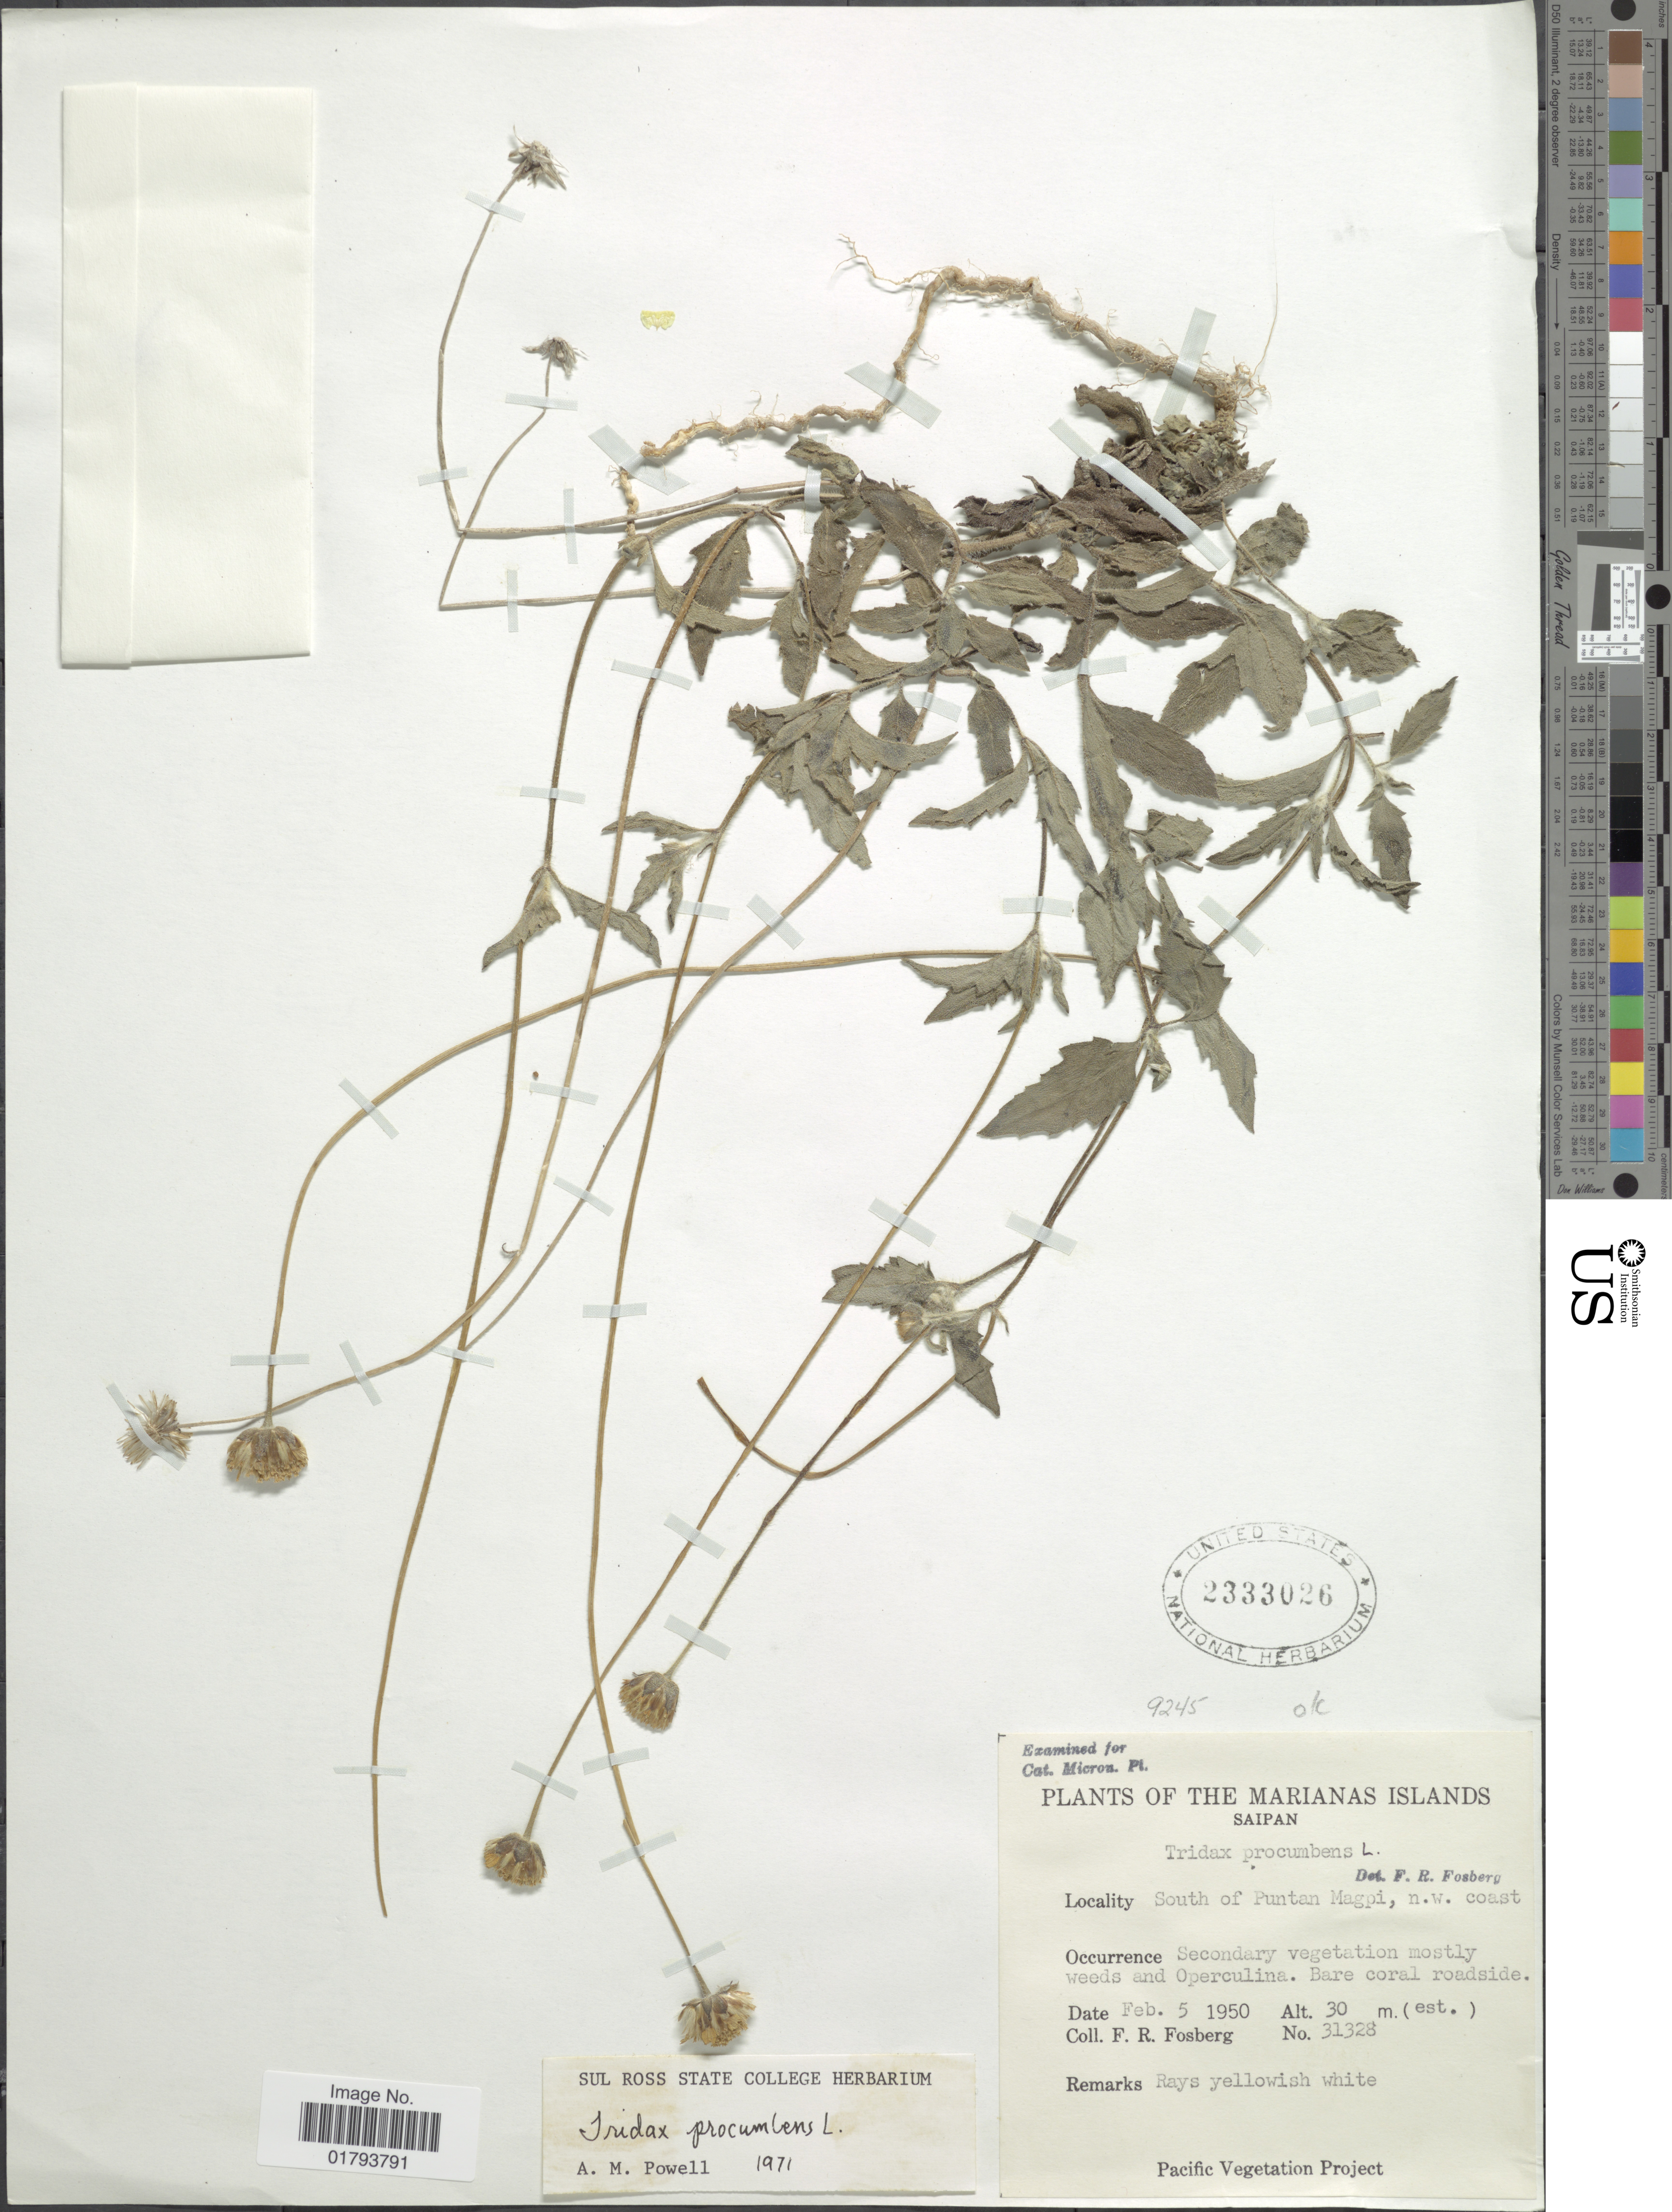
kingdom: Plantae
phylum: Tracheophyta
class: Magnoliopsida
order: Asterales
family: Asteraceae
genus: Tridax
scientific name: Tridax procumbens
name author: L.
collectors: F. R. Fosberg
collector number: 31328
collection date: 1950-02-05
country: Northern Mariana Islands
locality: Saipan, Marianas Islands, South of Puntan Magpi, n.w. coast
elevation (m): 30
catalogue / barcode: US 2333026